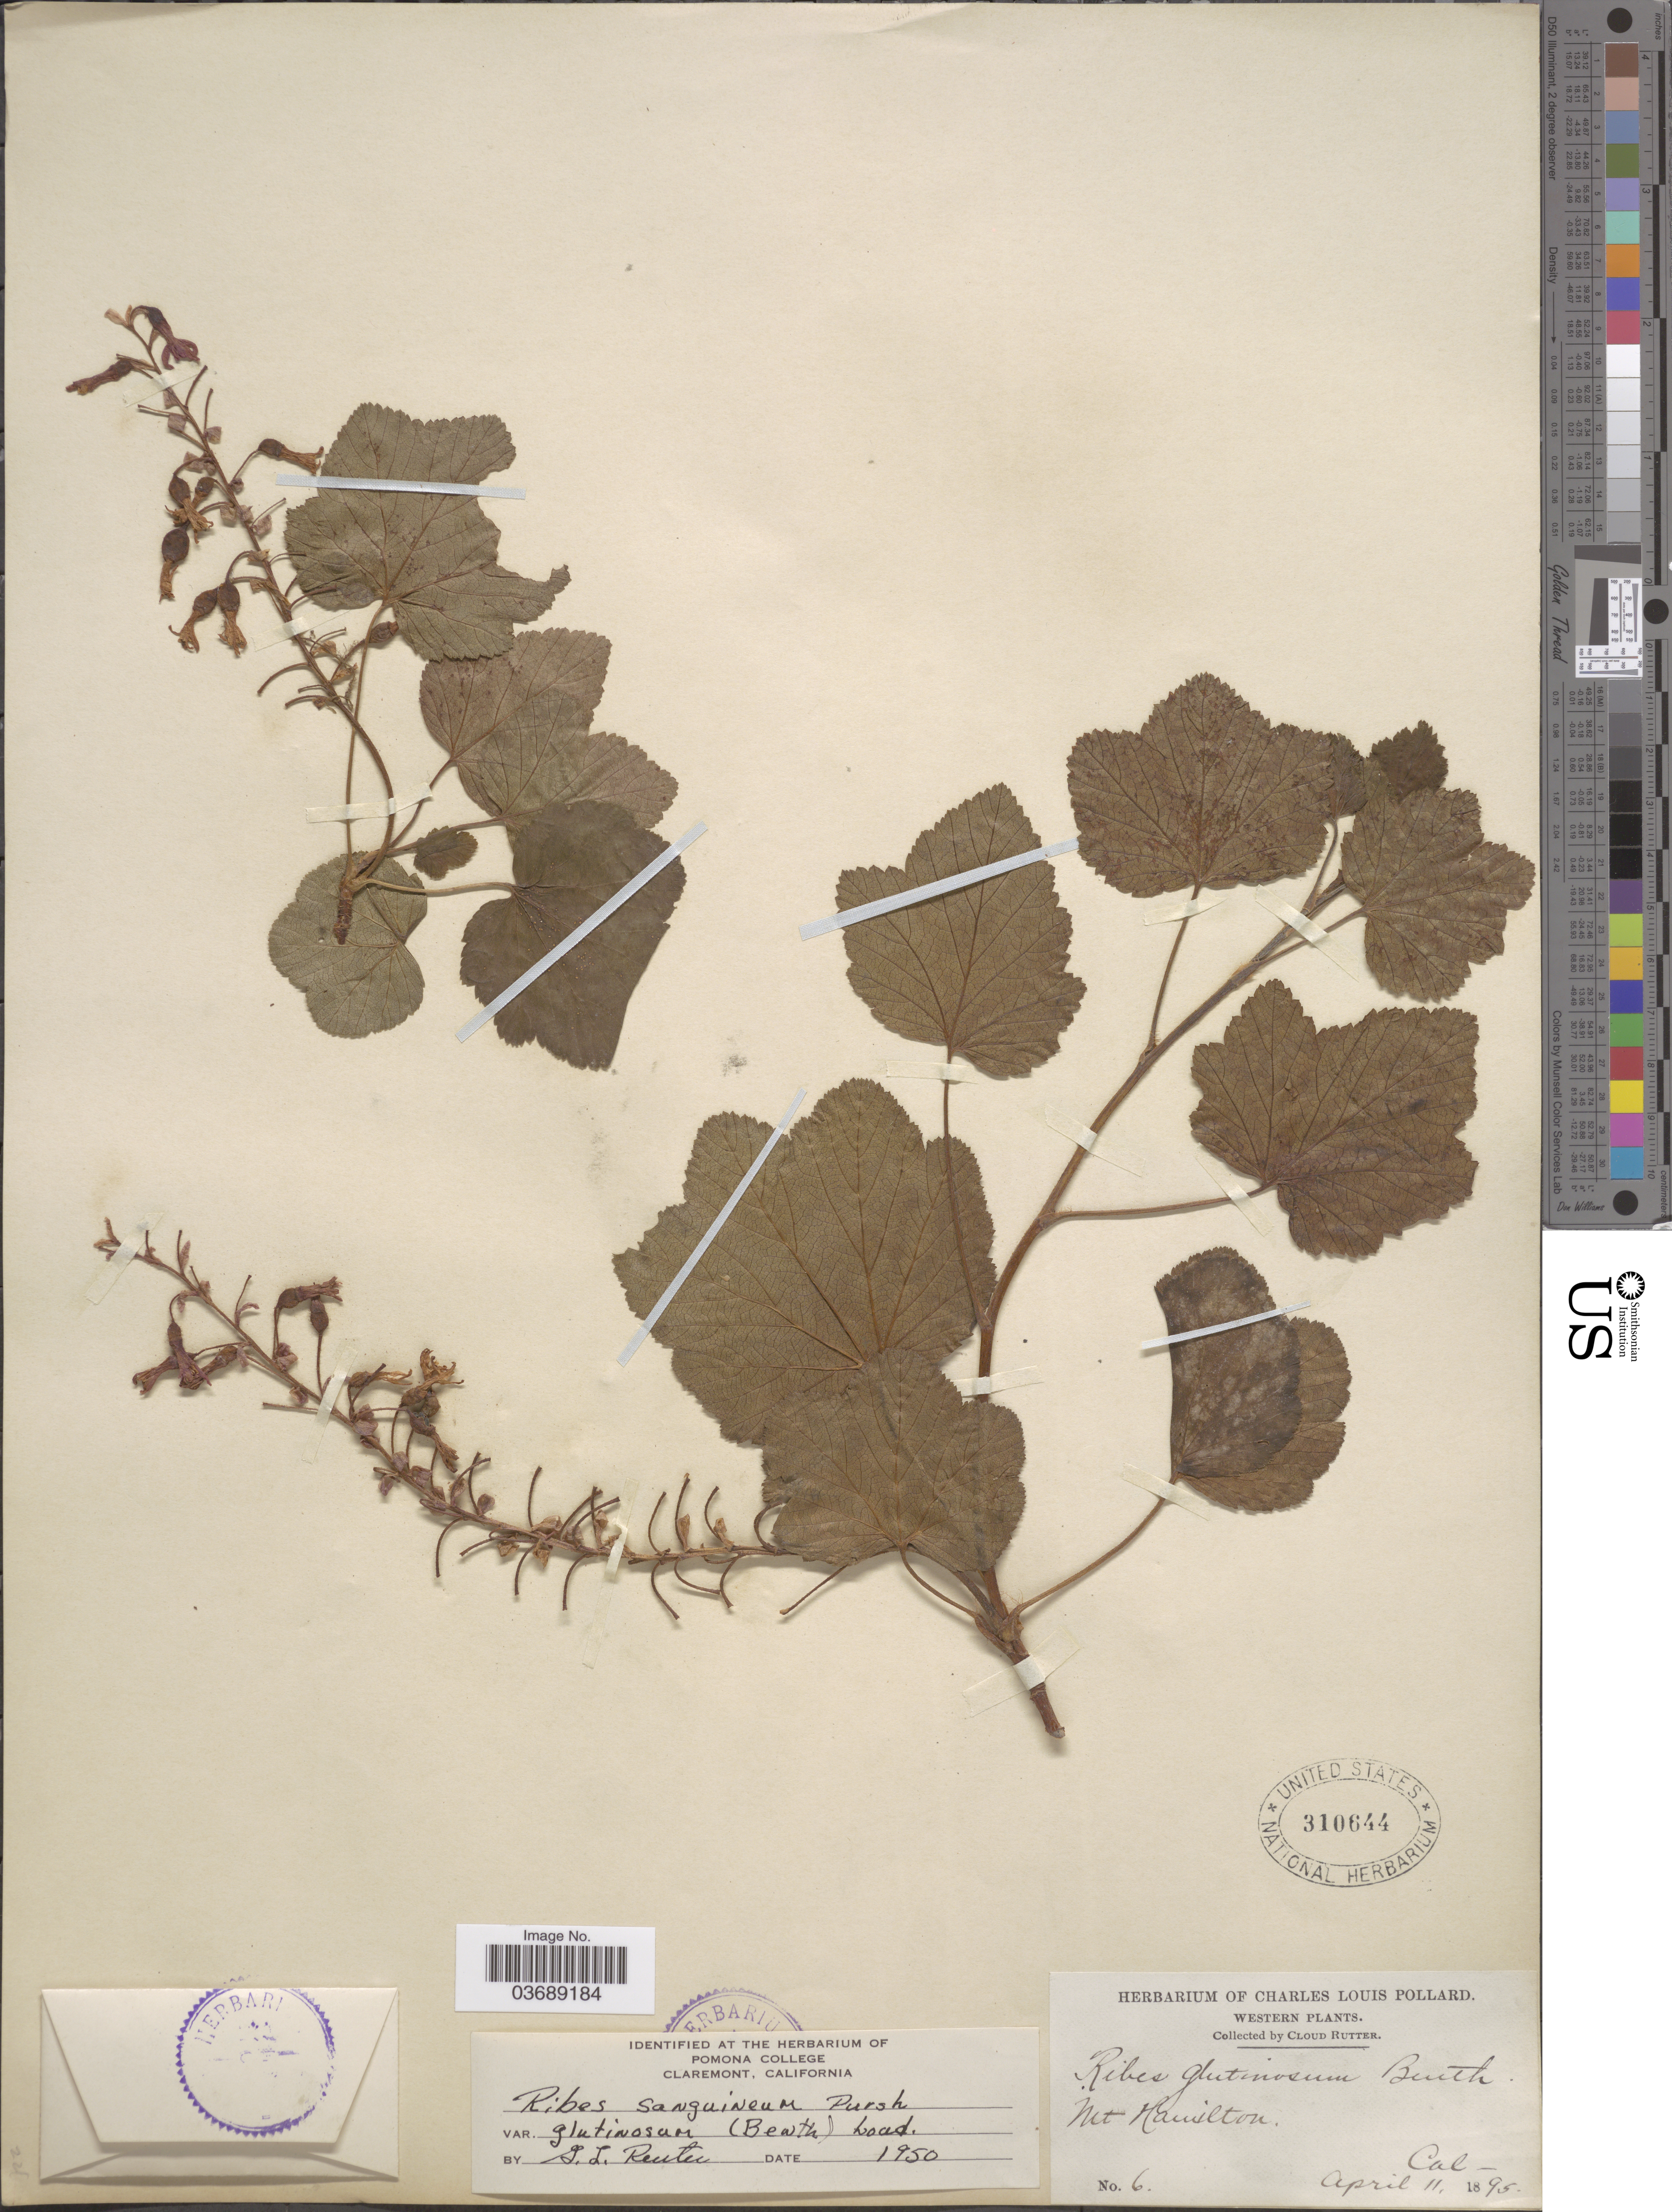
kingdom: Plantae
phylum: Tracheophyta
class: Magnoliopsida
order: Saxifragales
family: Grossulariaceae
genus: Ribes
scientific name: Ribes sanguineum var. glutinosum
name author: (Benth.) Loudon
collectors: C. Rutter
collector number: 6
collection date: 1895-04-11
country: United States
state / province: California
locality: Western. Mt Hamilton.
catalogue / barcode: US 310644